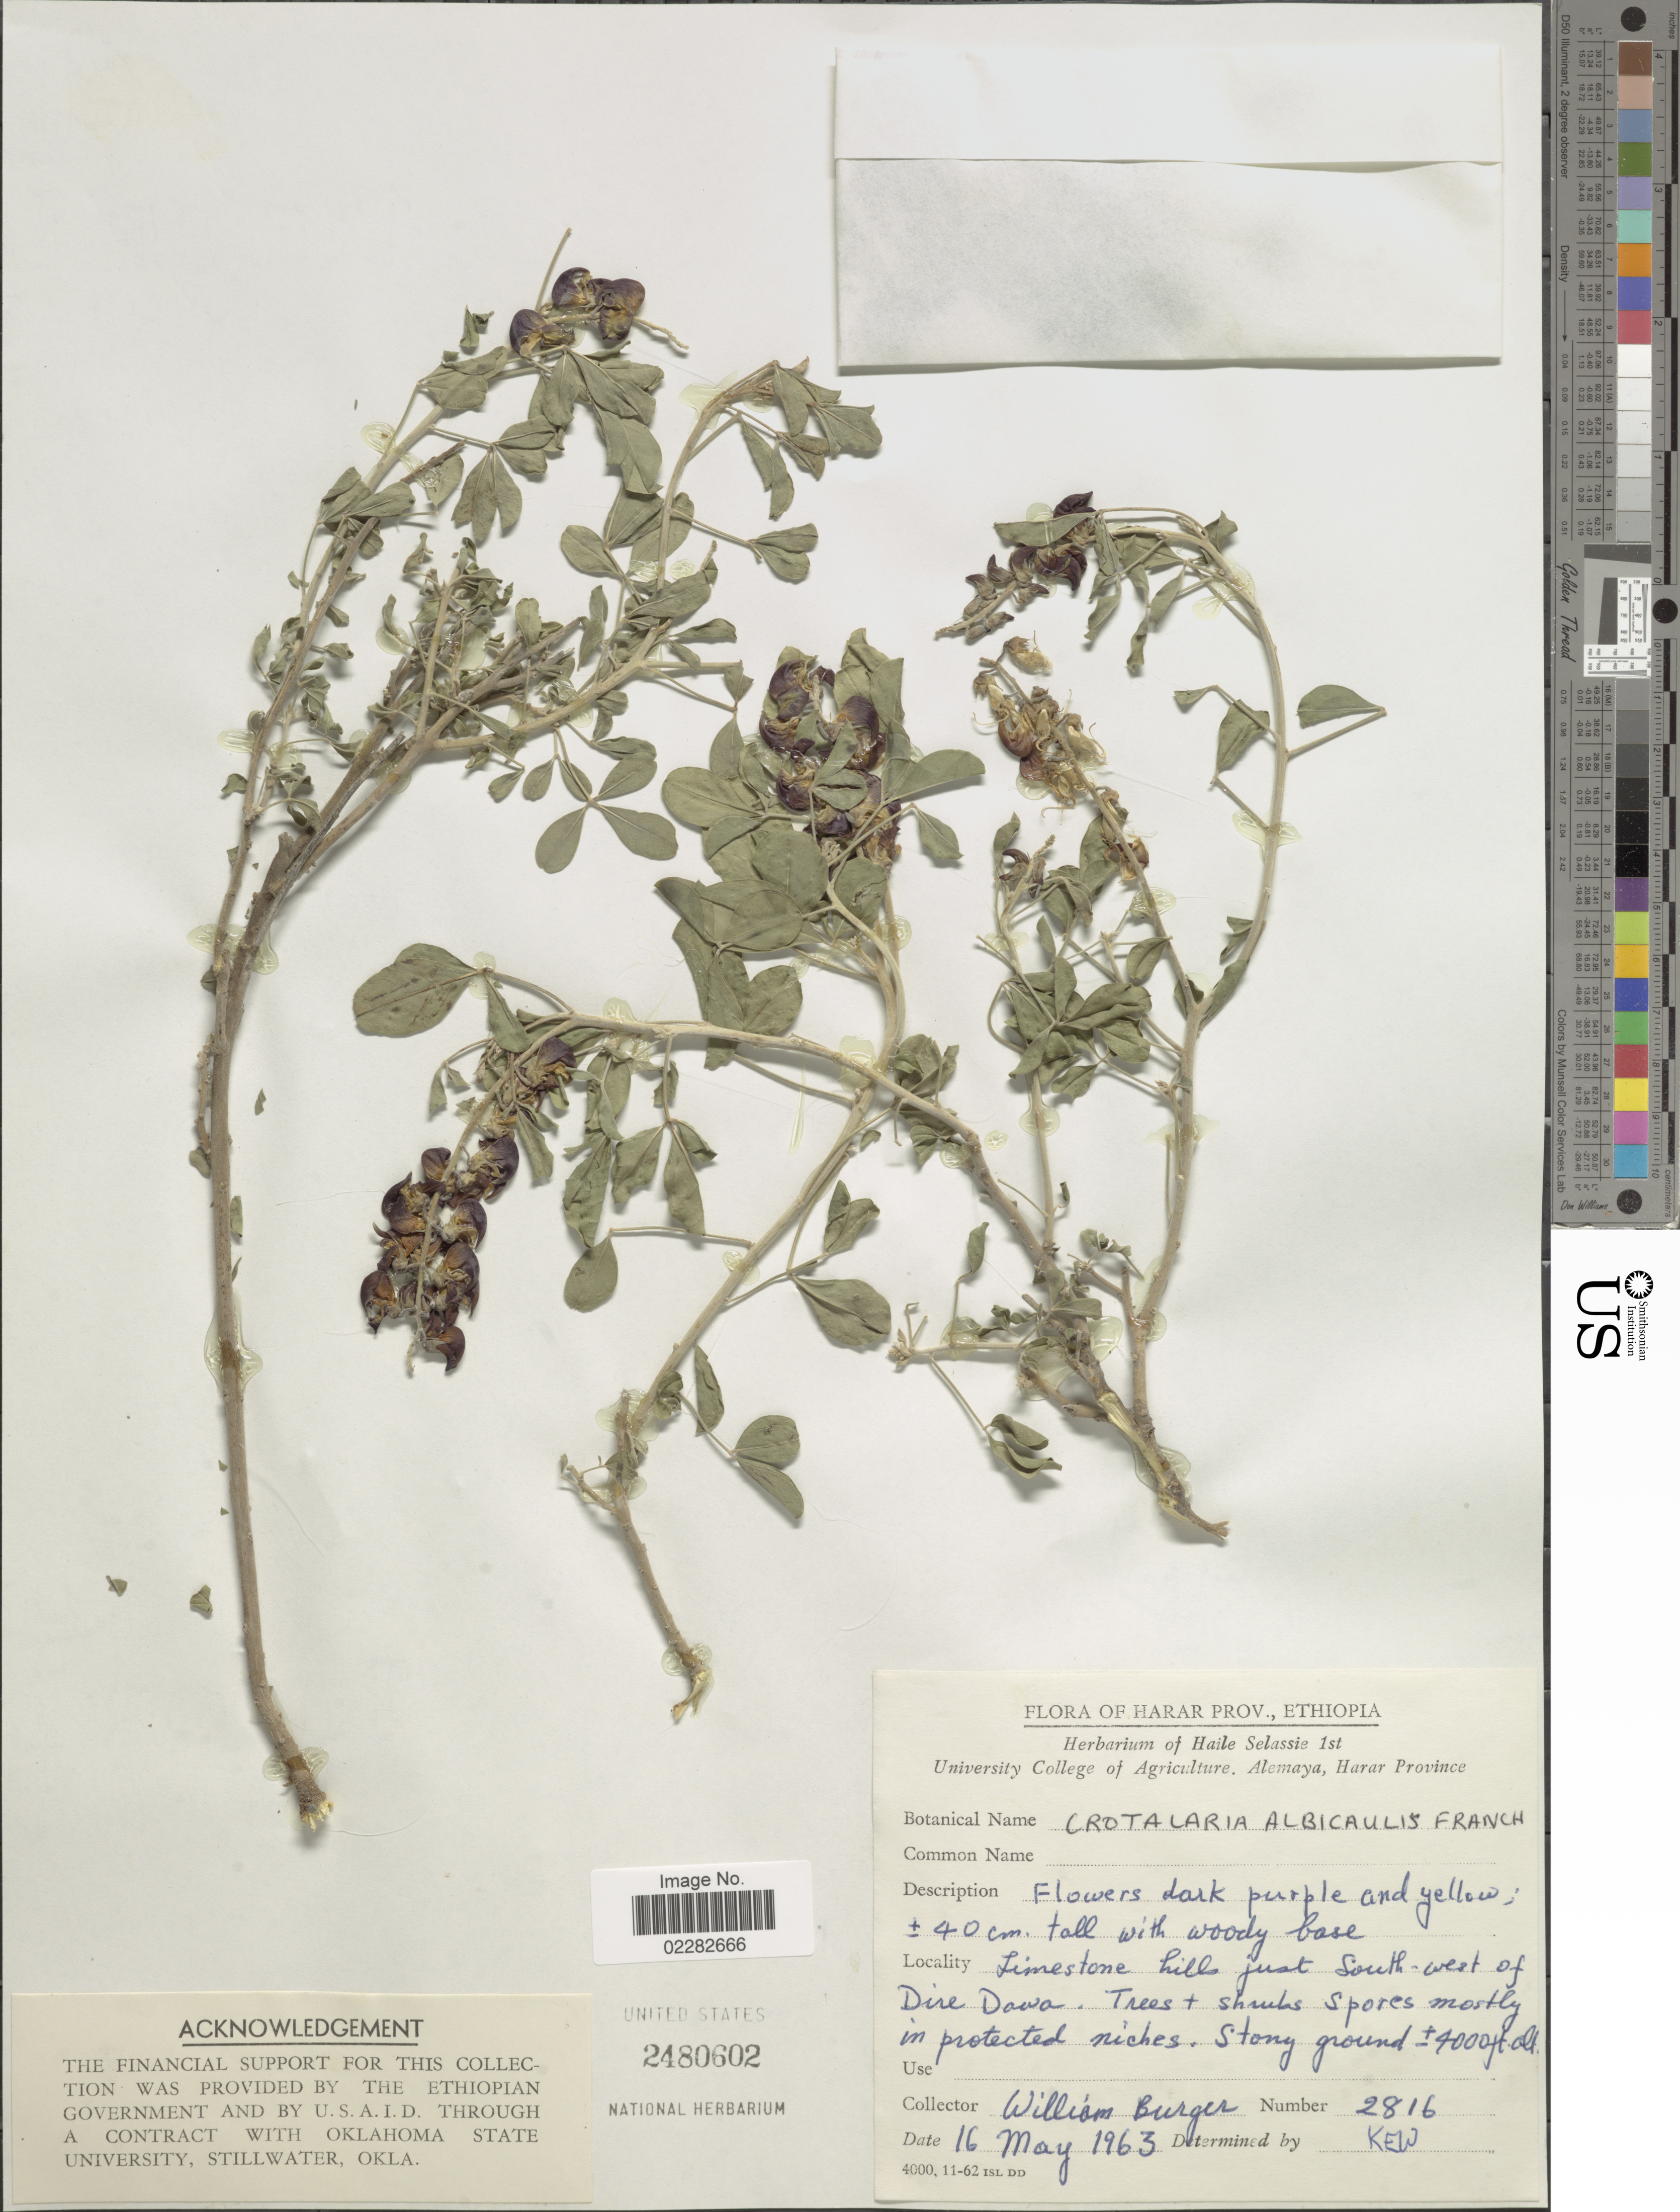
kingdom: Plantae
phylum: Tracheophyta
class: Magnoliopsida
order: Fabales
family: Fabaceae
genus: Crotalaria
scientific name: Crotalaria albicaulis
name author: Franch.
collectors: W. Burger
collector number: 2816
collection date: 1963-05-16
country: Ethiopia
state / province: Dire Dawa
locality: Harar Prov., limestone hills just south-west of Dire Dawa.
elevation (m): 1219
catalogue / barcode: US 2480602